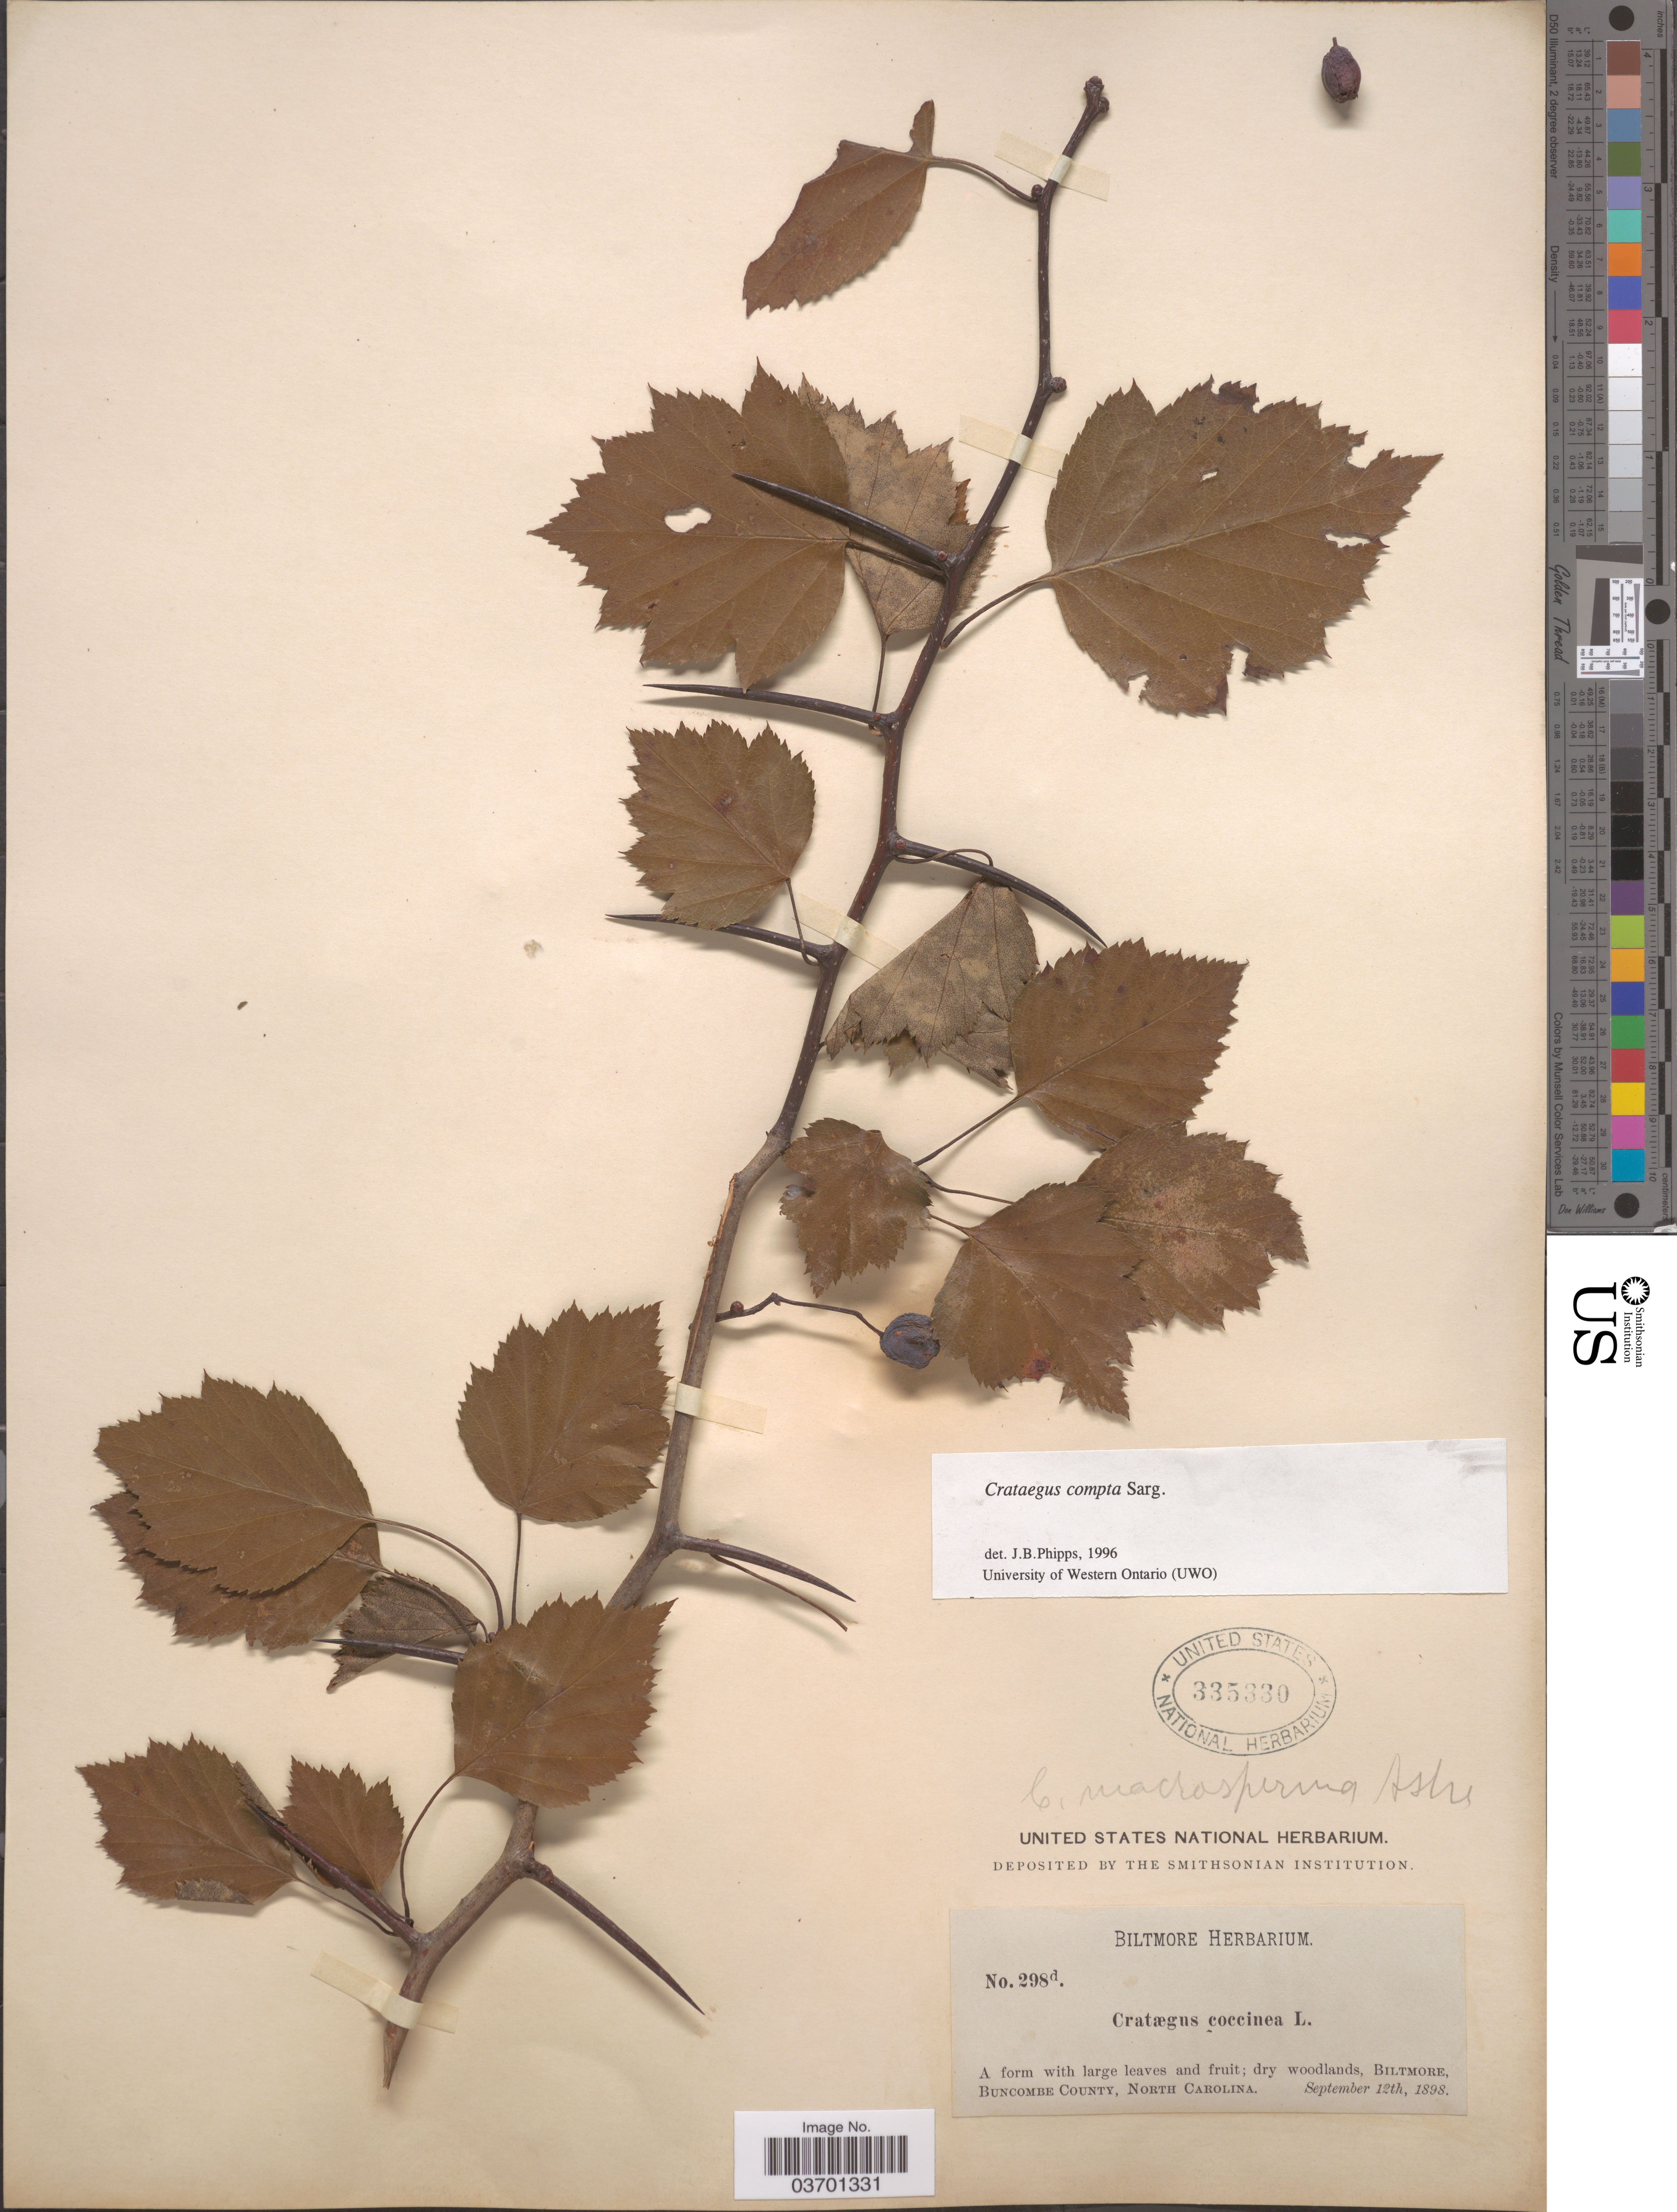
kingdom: Plantae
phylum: Tracheophyta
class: Magnoliopsida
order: Rosales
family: Rosaceae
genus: Crataegus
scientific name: Crataegus populnea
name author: Ashe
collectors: ex herb. Biltmore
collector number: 298d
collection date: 1898-09-12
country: United States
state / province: North Carolina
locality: Dry woodlands, Biltmore, Buncombe County.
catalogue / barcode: US 335330